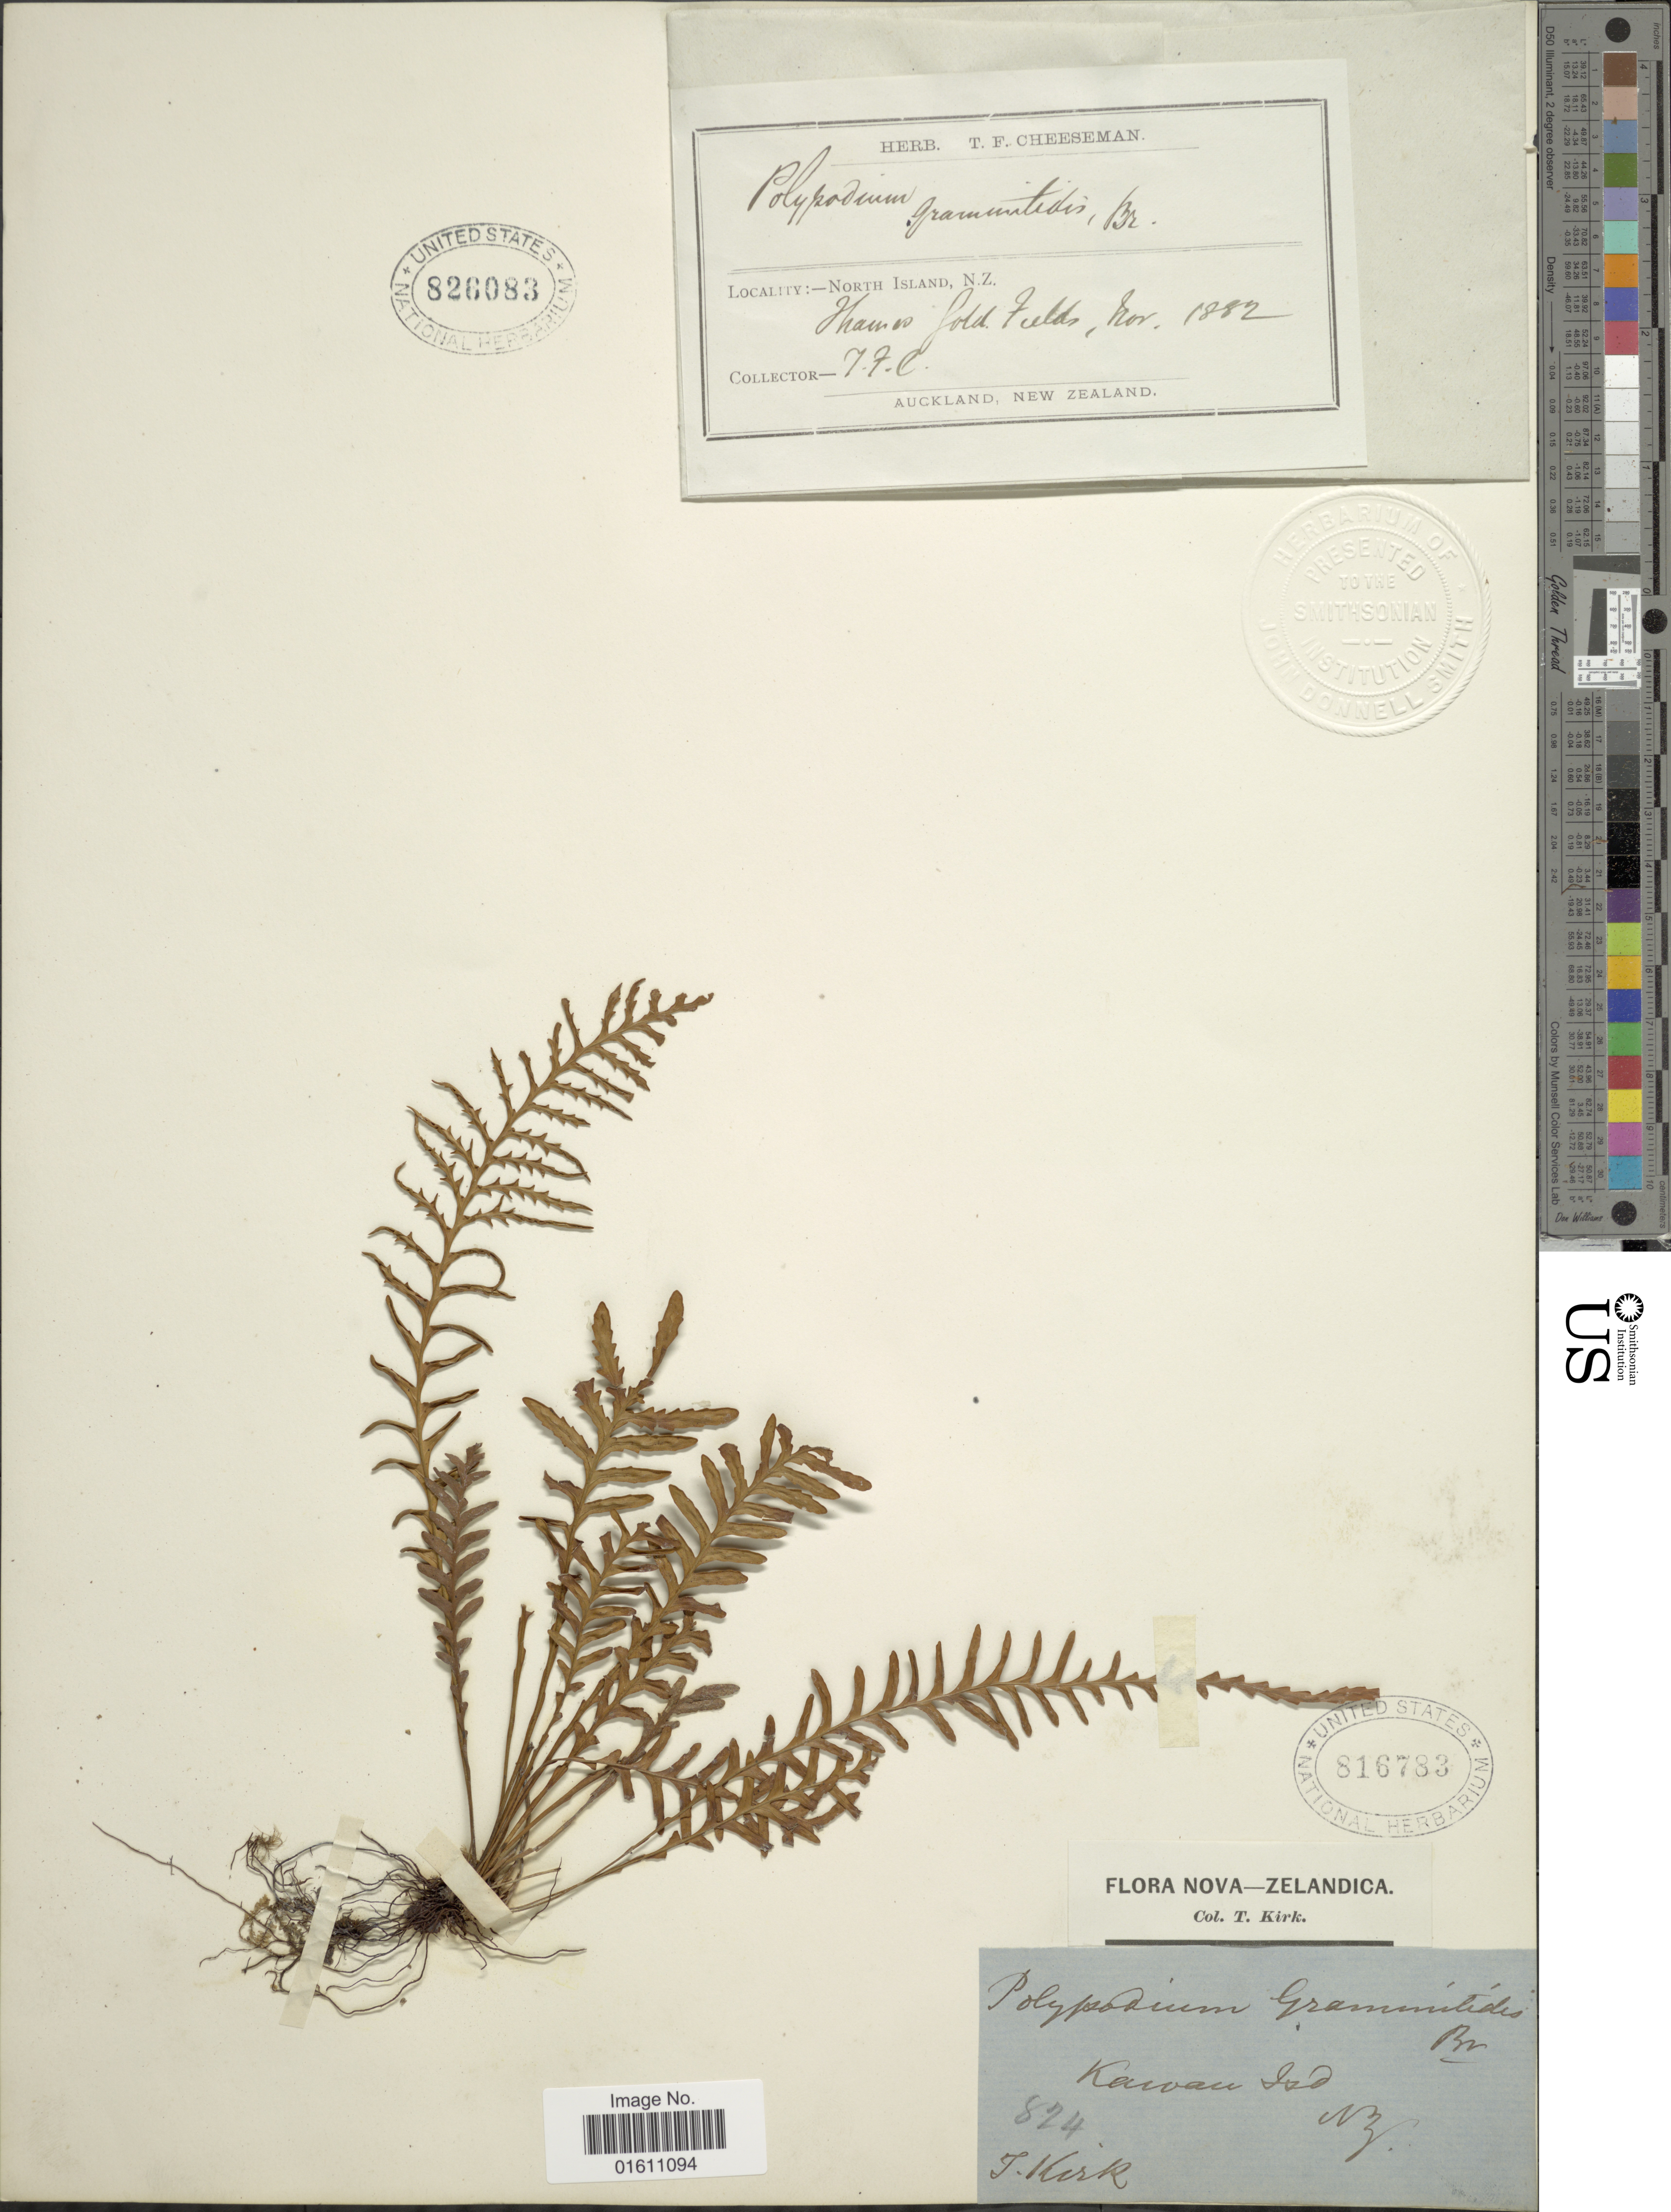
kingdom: Plantae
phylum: Tracheophyta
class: Polypodiopsida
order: Polypodiales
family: Polypodiaceae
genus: Notogrammitis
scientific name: Notogrammitis heterophylla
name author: (Labill.) Parris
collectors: T. F. Cheeseman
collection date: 1882-11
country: New Zealand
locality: North Island, N.Z., Thames Gold Fields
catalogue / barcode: US 826083